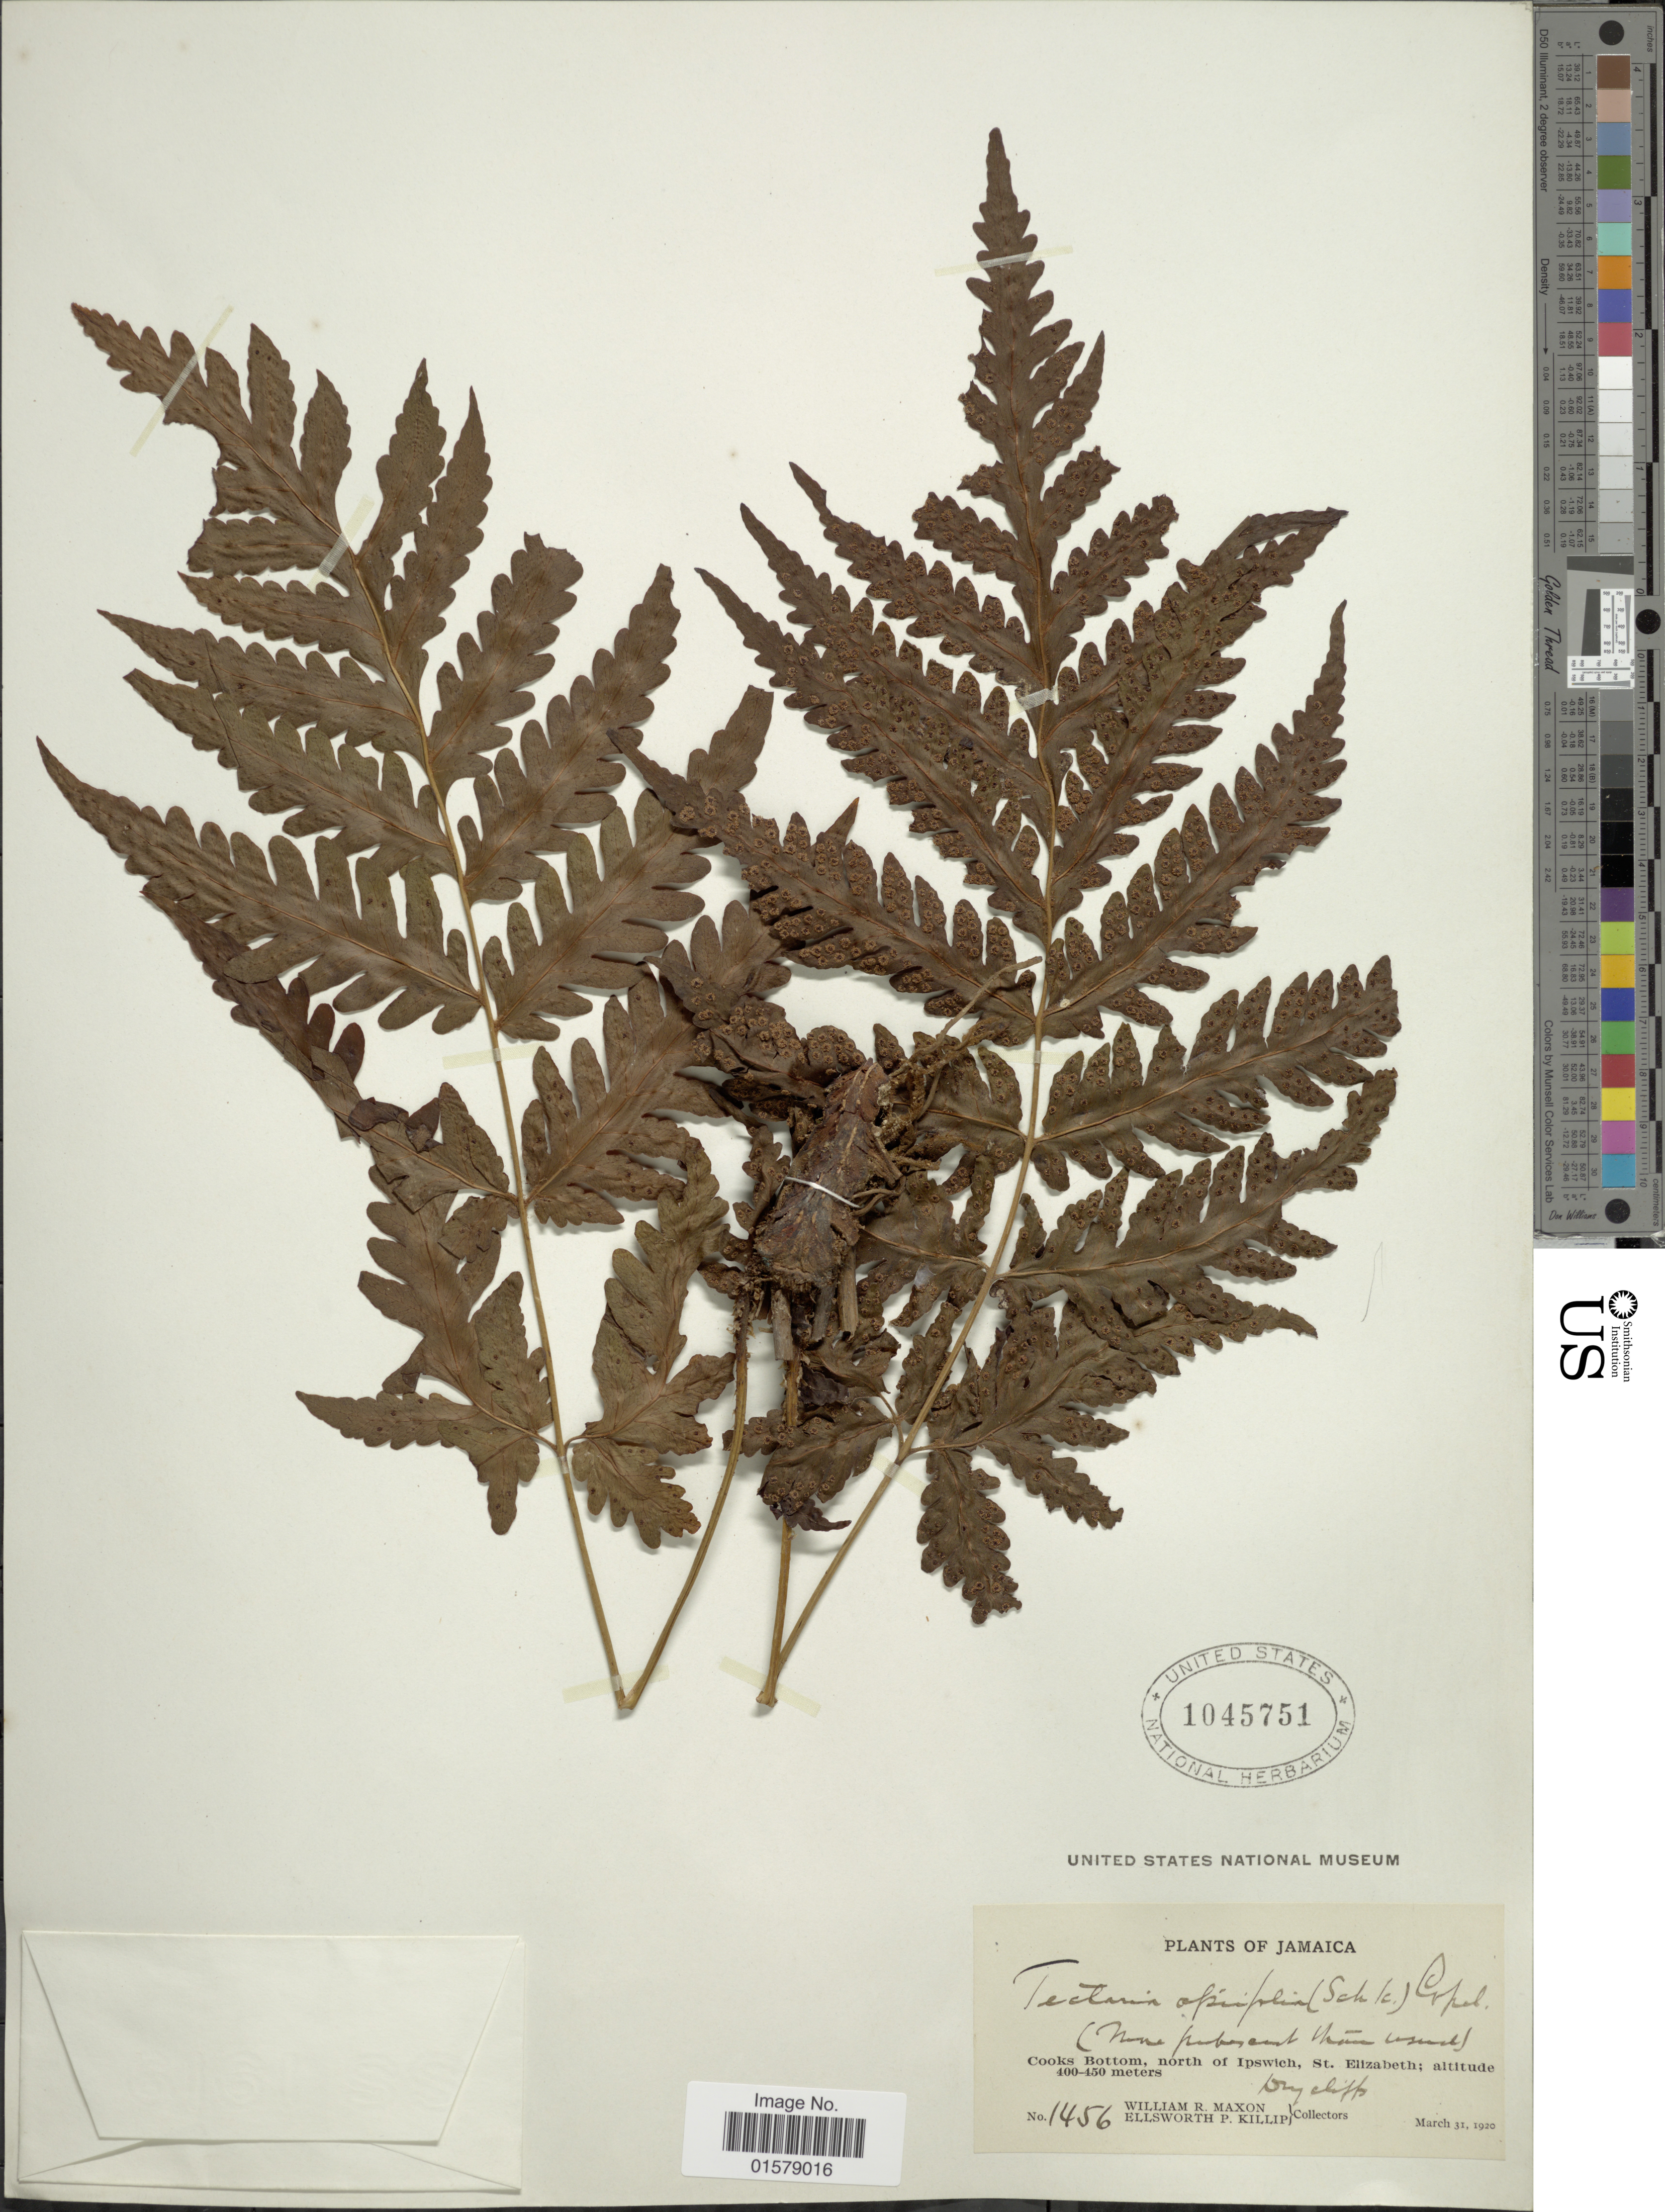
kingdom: Plantae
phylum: Tracheophyta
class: Polypodiopsida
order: Polypodiales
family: Tectariaceae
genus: Tectaria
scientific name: Tectaria apiifolia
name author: (Schkuhr) Copel.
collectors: W. R. Maxon & E. P. Killip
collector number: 1456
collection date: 1920-03-31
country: Jamaica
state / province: Saint Elizabeth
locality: Cook Bottom, north of Ipswich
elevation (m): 400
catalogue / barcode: US 1045751